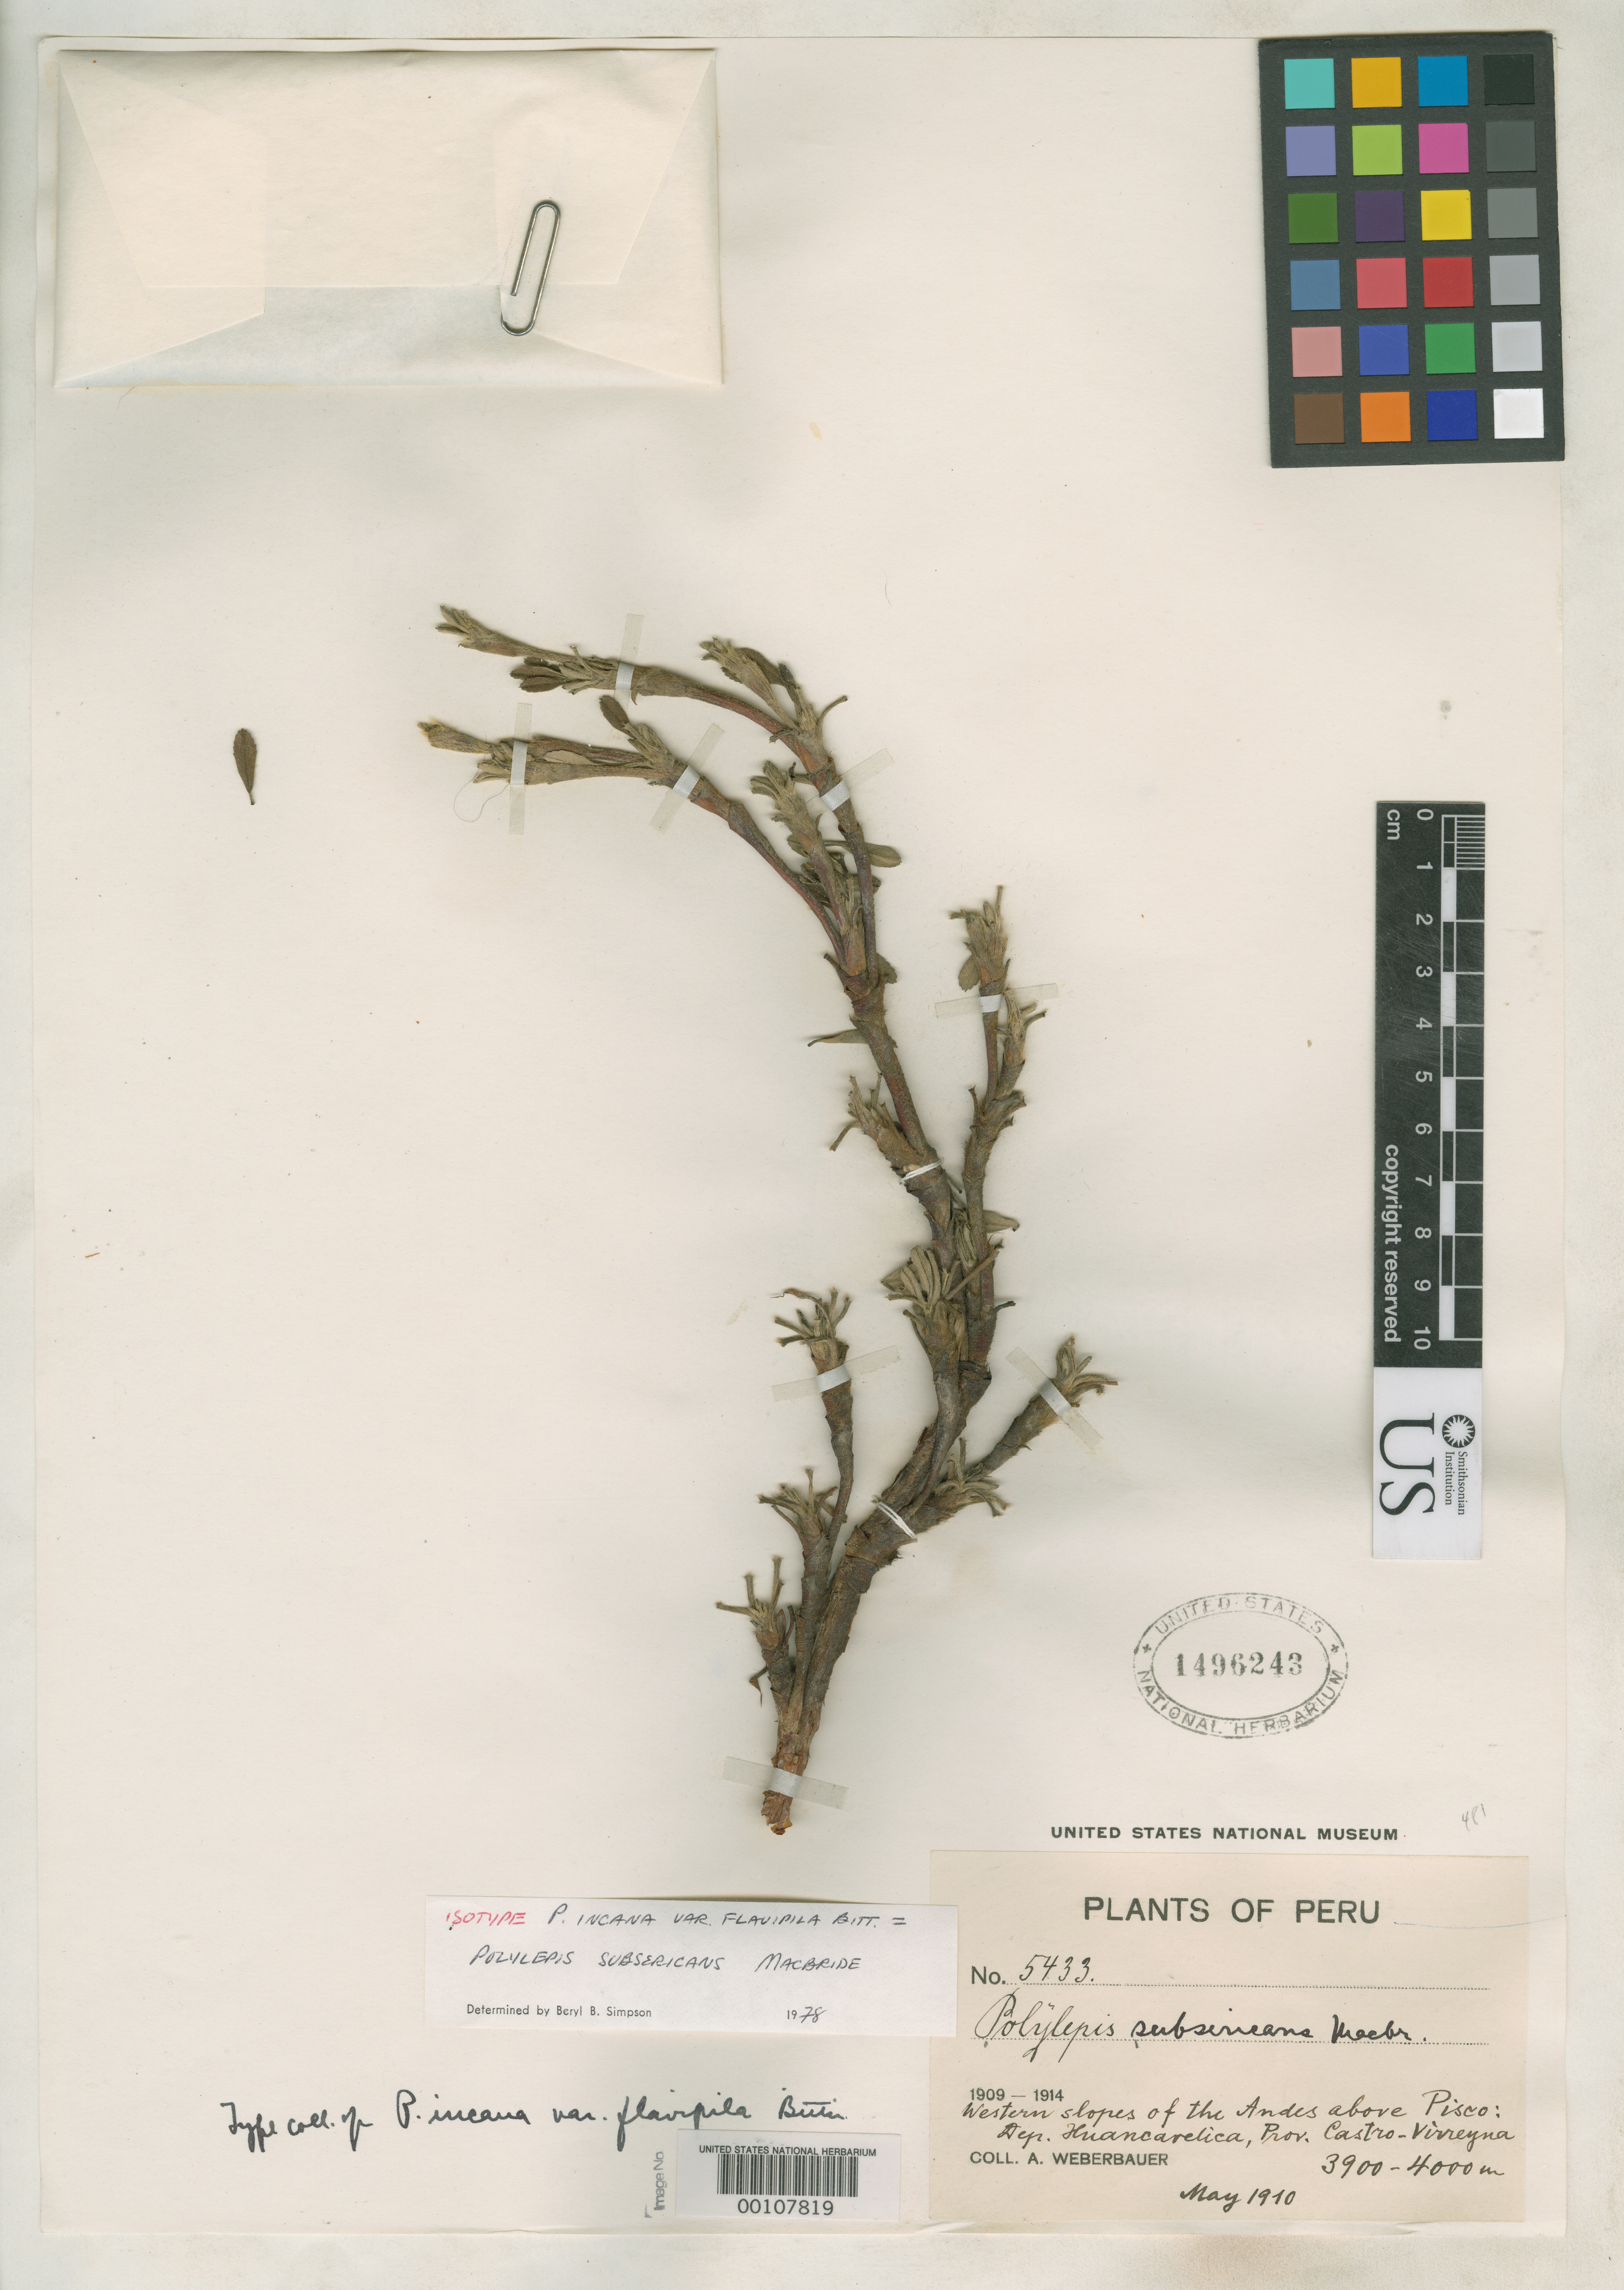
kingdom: Plantae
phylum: Tracheophyta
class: Magnoliopsida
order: Rosales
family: Rosaceae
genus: Polylepis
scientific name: Polylepis incana var. flavipila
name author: Bitter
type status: Type Collection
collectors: A. Weberbauer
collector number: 5433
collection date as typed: May 1910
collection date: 1910-05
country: Peru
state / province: Huancavelica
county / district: Castrovirreyna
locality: western slopes of Andes above Pisco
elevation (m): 3900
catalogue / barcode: US 1496243